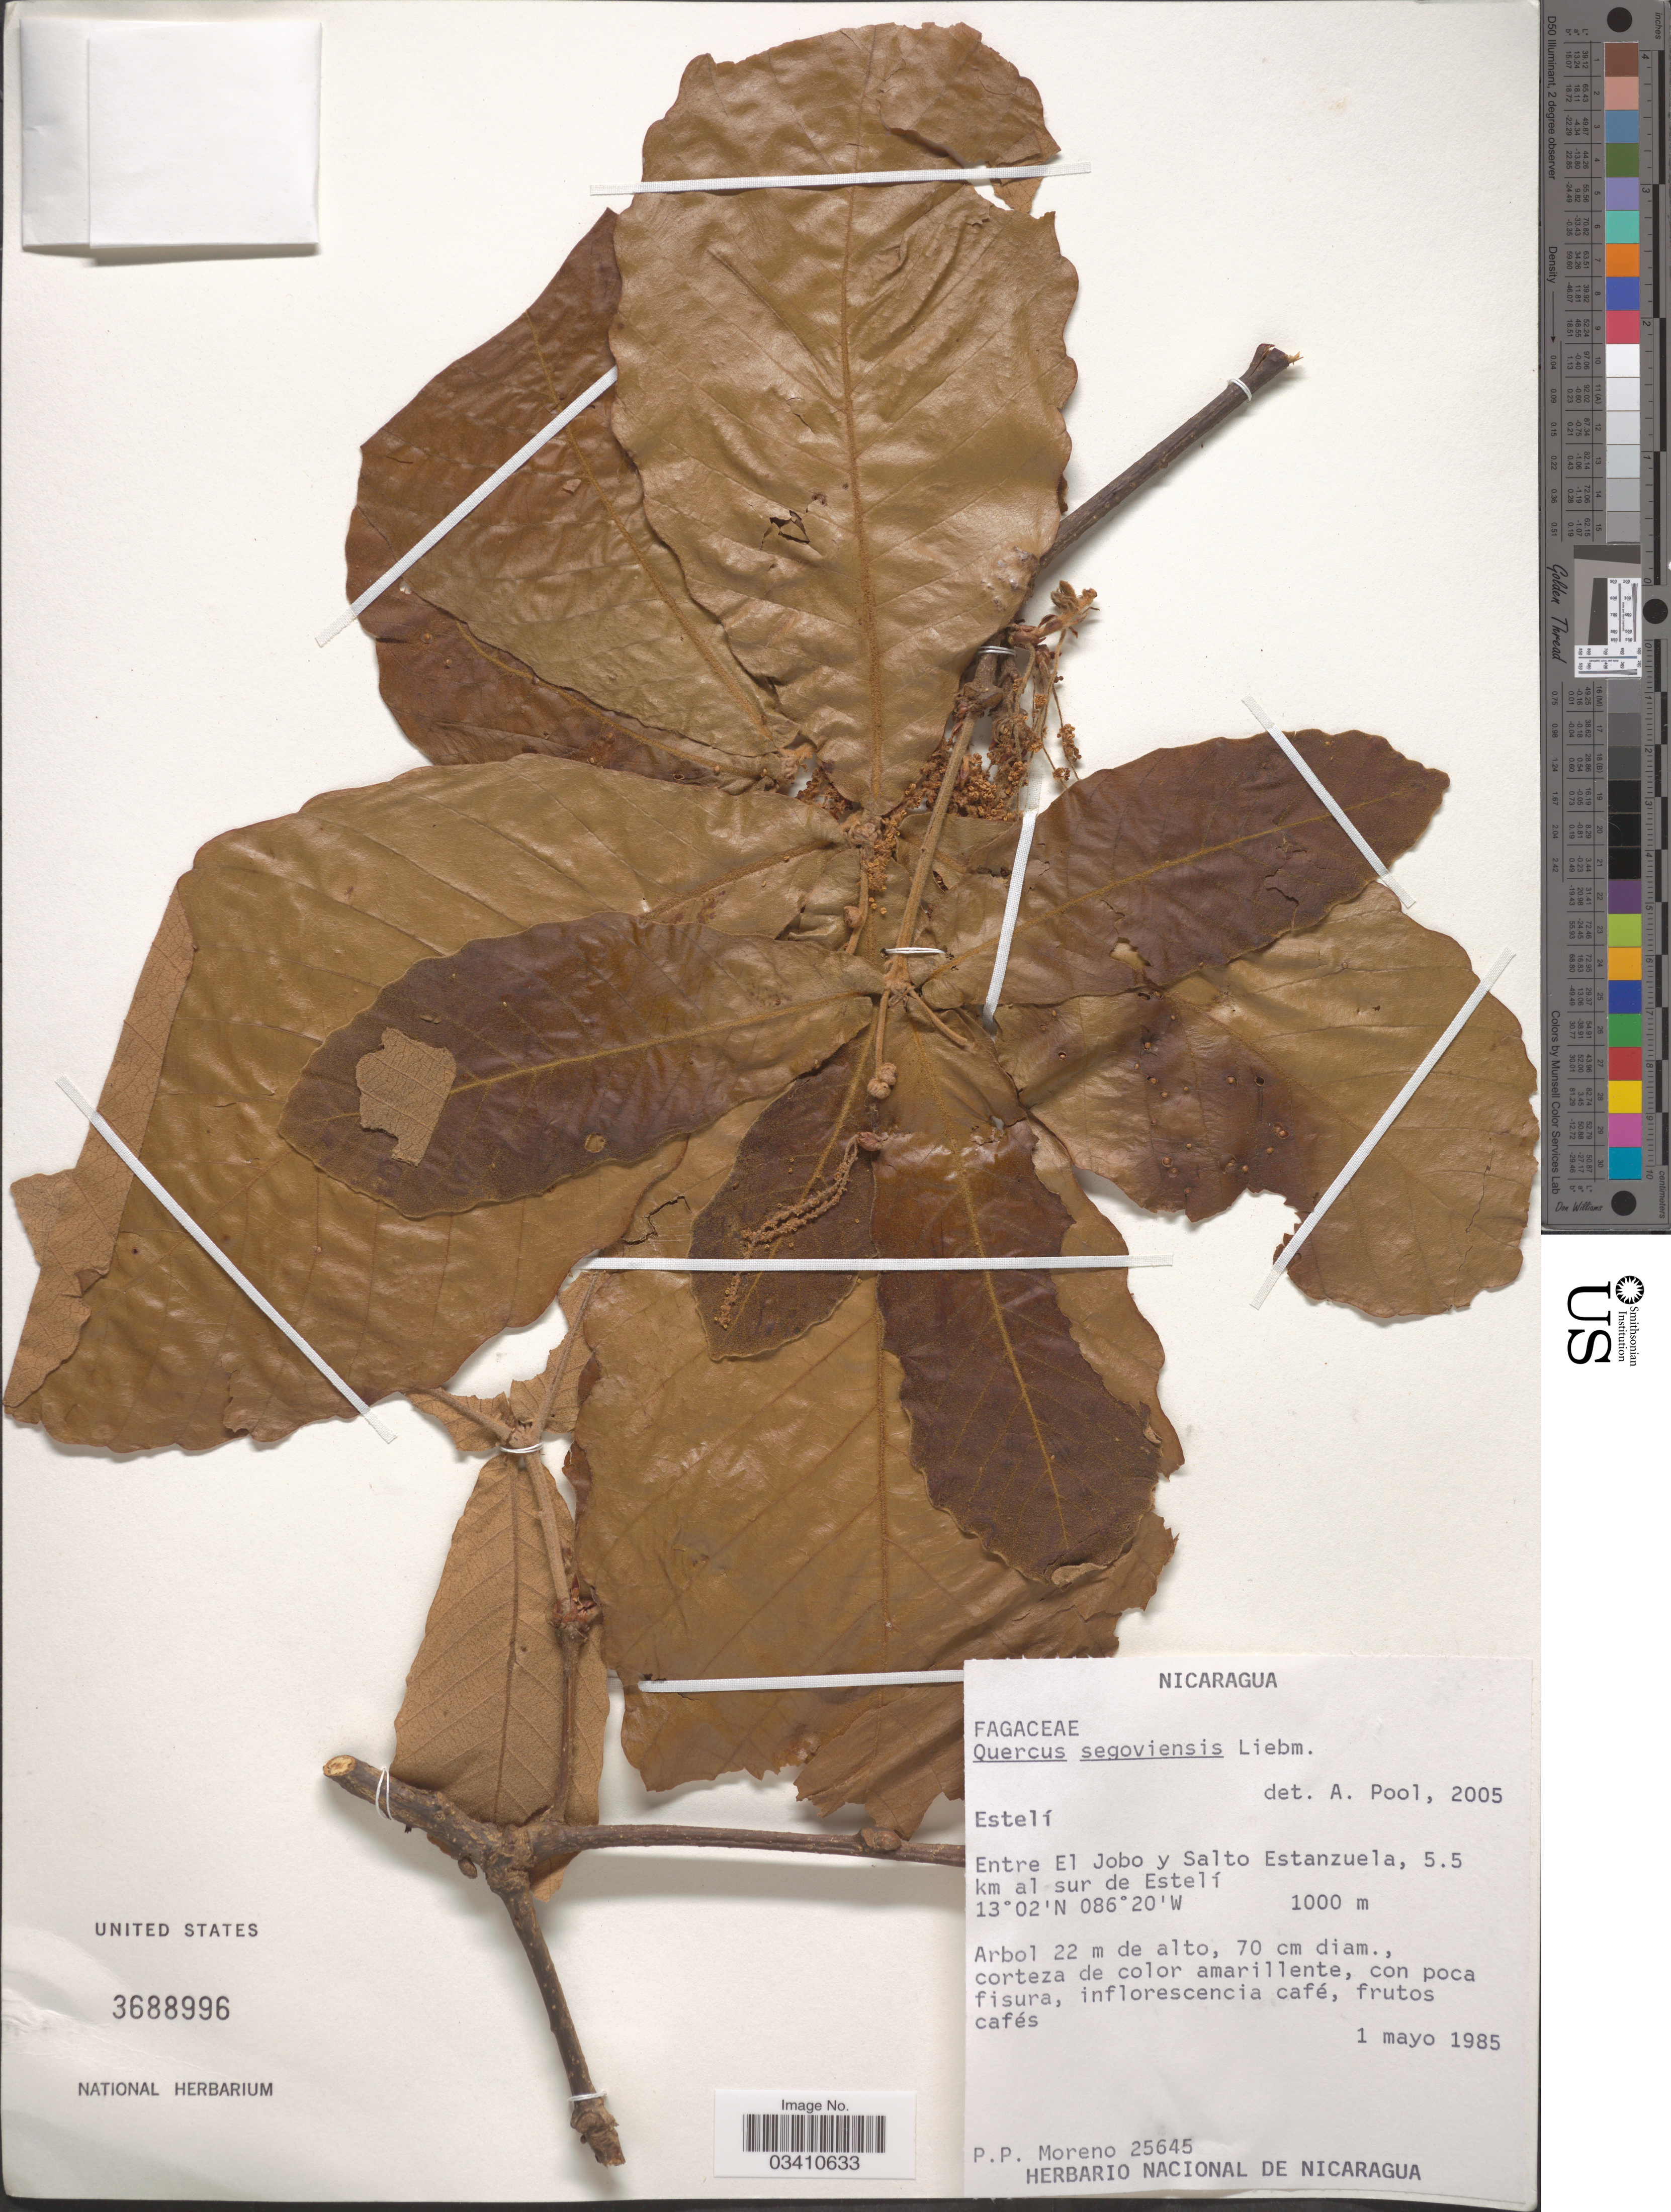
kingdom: Plantae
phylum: Tracheophyta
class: Magnoliopsida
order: Fagales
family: Fagaceae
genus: Quercus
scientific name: Quercus segoviensis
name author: Liebm.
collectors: P. Moreno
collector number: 25645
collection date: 1985-05-01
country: Nicaragua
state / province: Esteli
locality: Entre El Jobo y Salto Estanzuela, 5.5 km al sur de Estelí.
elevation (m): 1000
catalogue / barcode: US 3688996